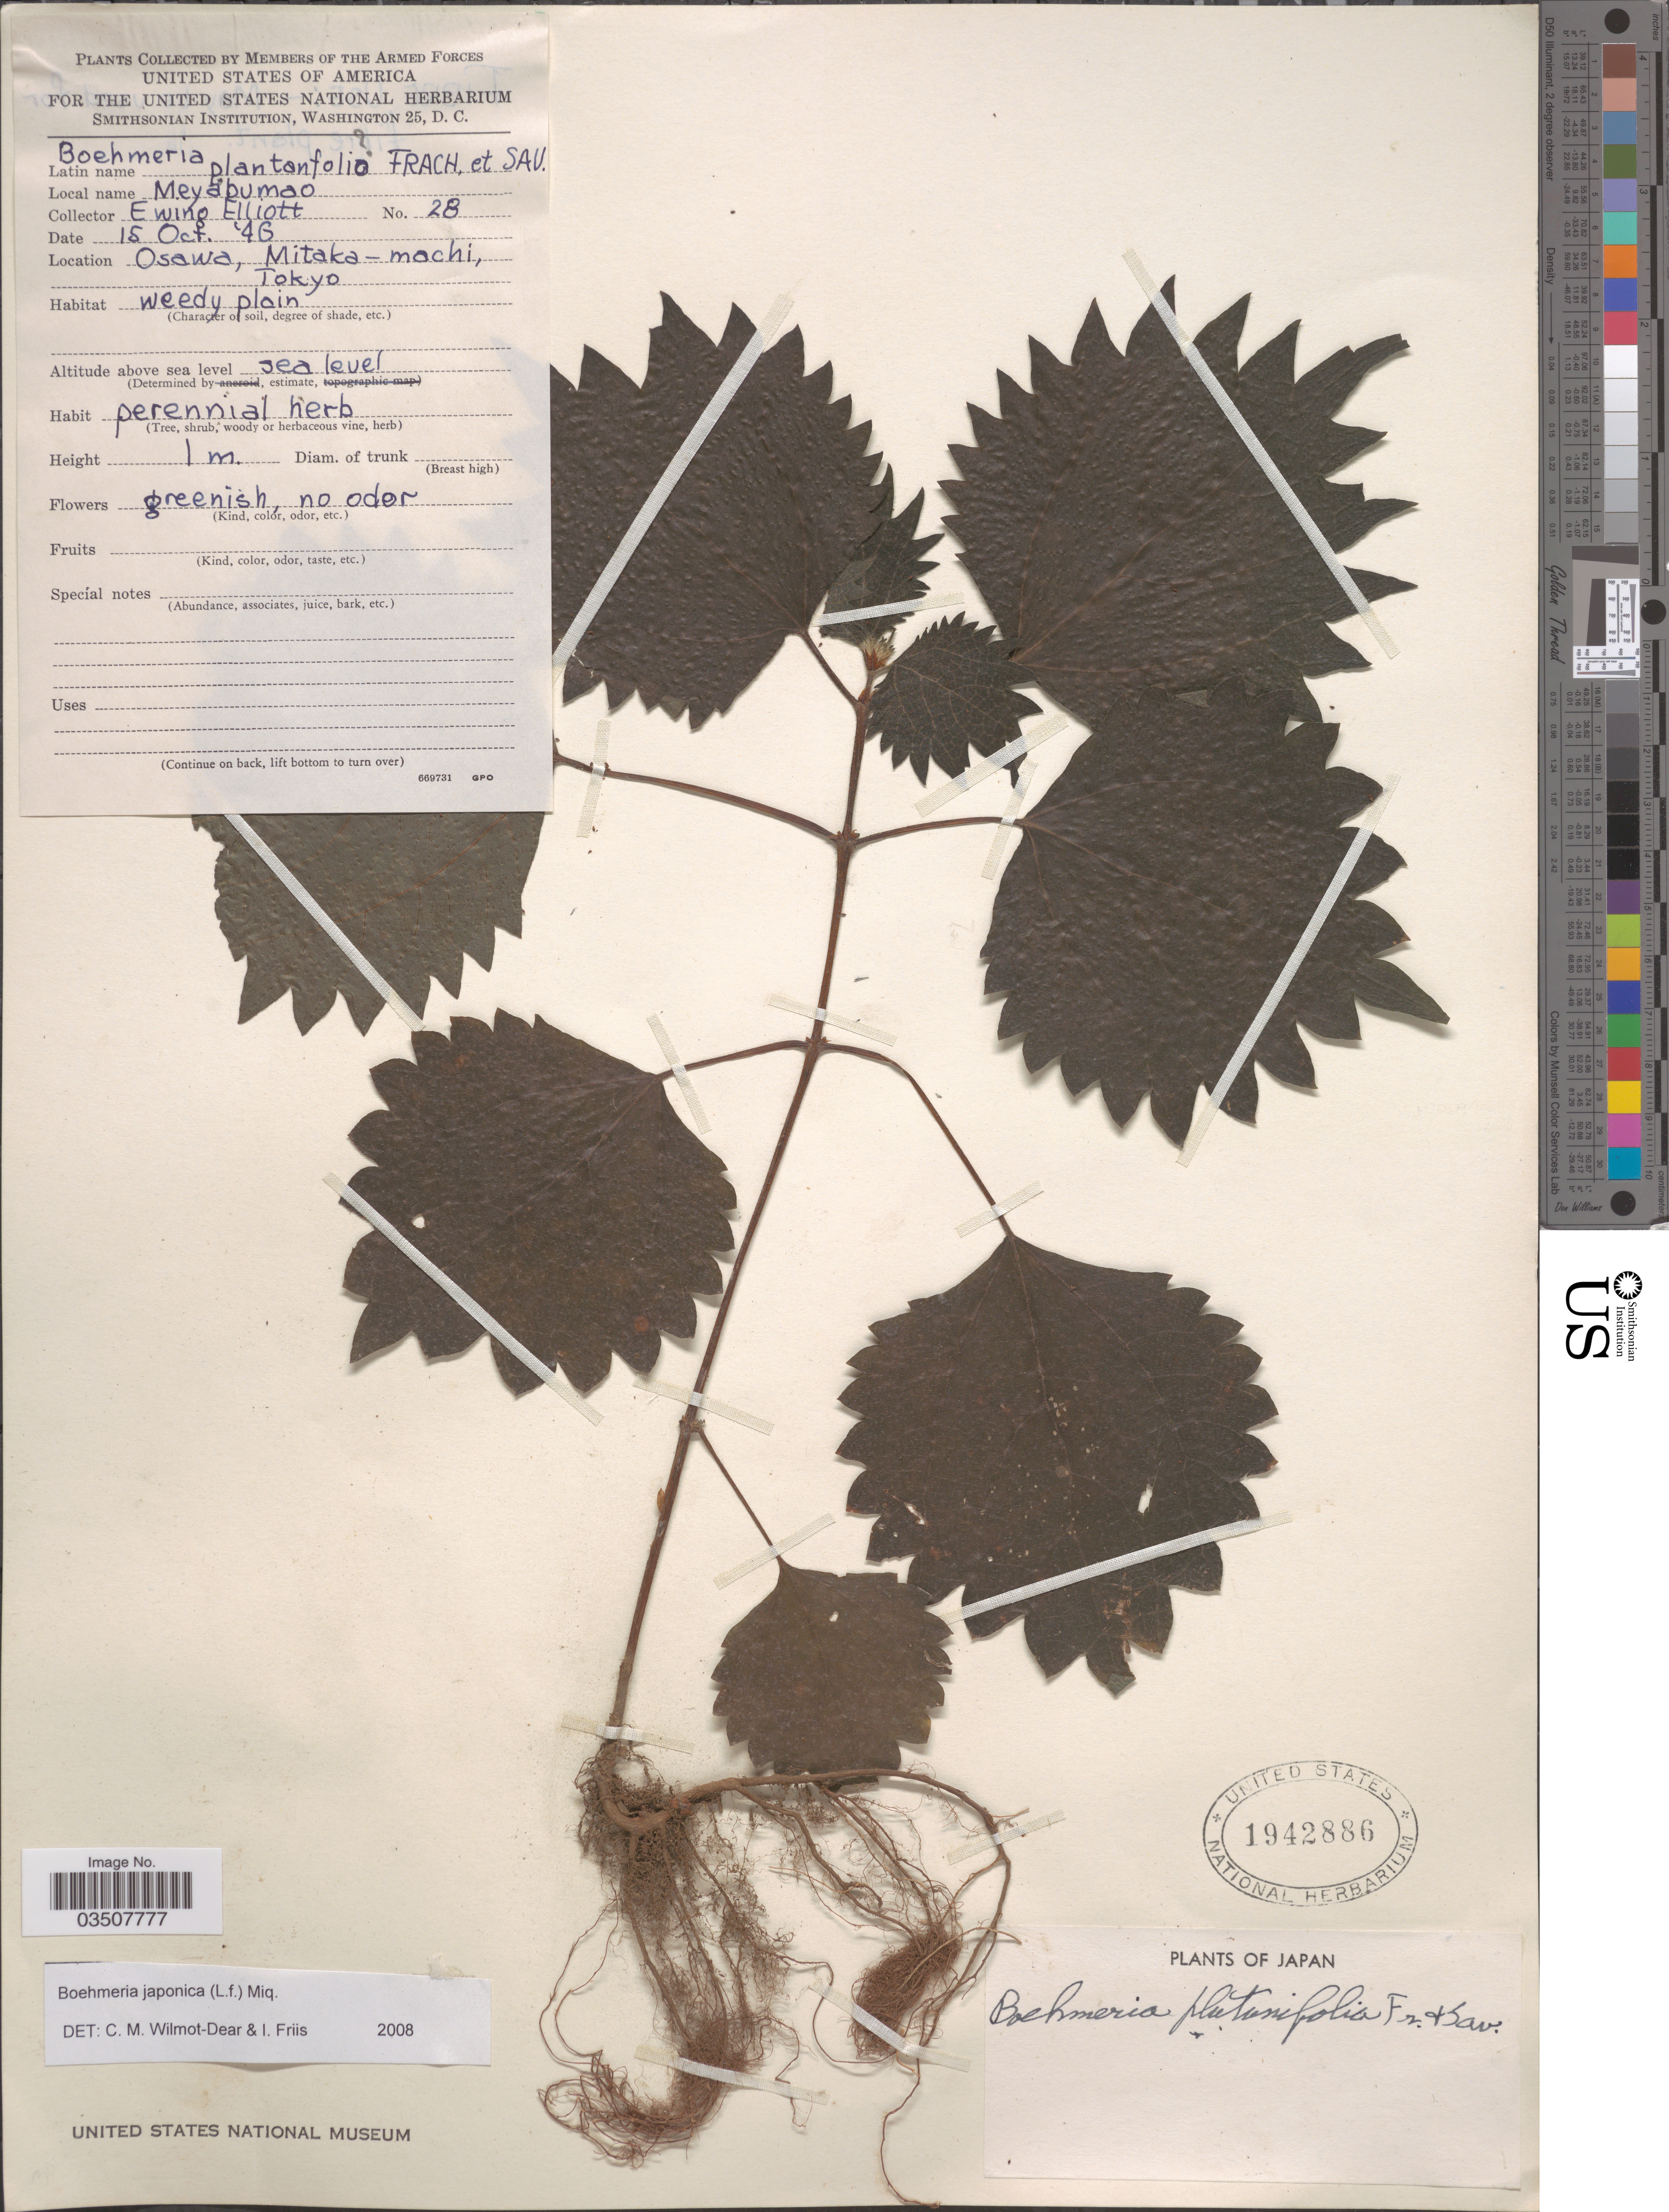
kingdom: Plantae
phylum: Tracheophyta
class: Magnoliopsida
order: Rosales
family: Urticaceae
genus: Boehmeria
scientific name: Boehmeria japonica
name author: (L. f.) Miq.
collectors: E. Elliott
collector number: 28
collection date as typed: Transcribed d/m/y: 15/10/46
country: Japan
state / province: Tokyo, Federal City of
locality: Osawa, Mitaka-mochi.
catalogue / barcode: US 1942886